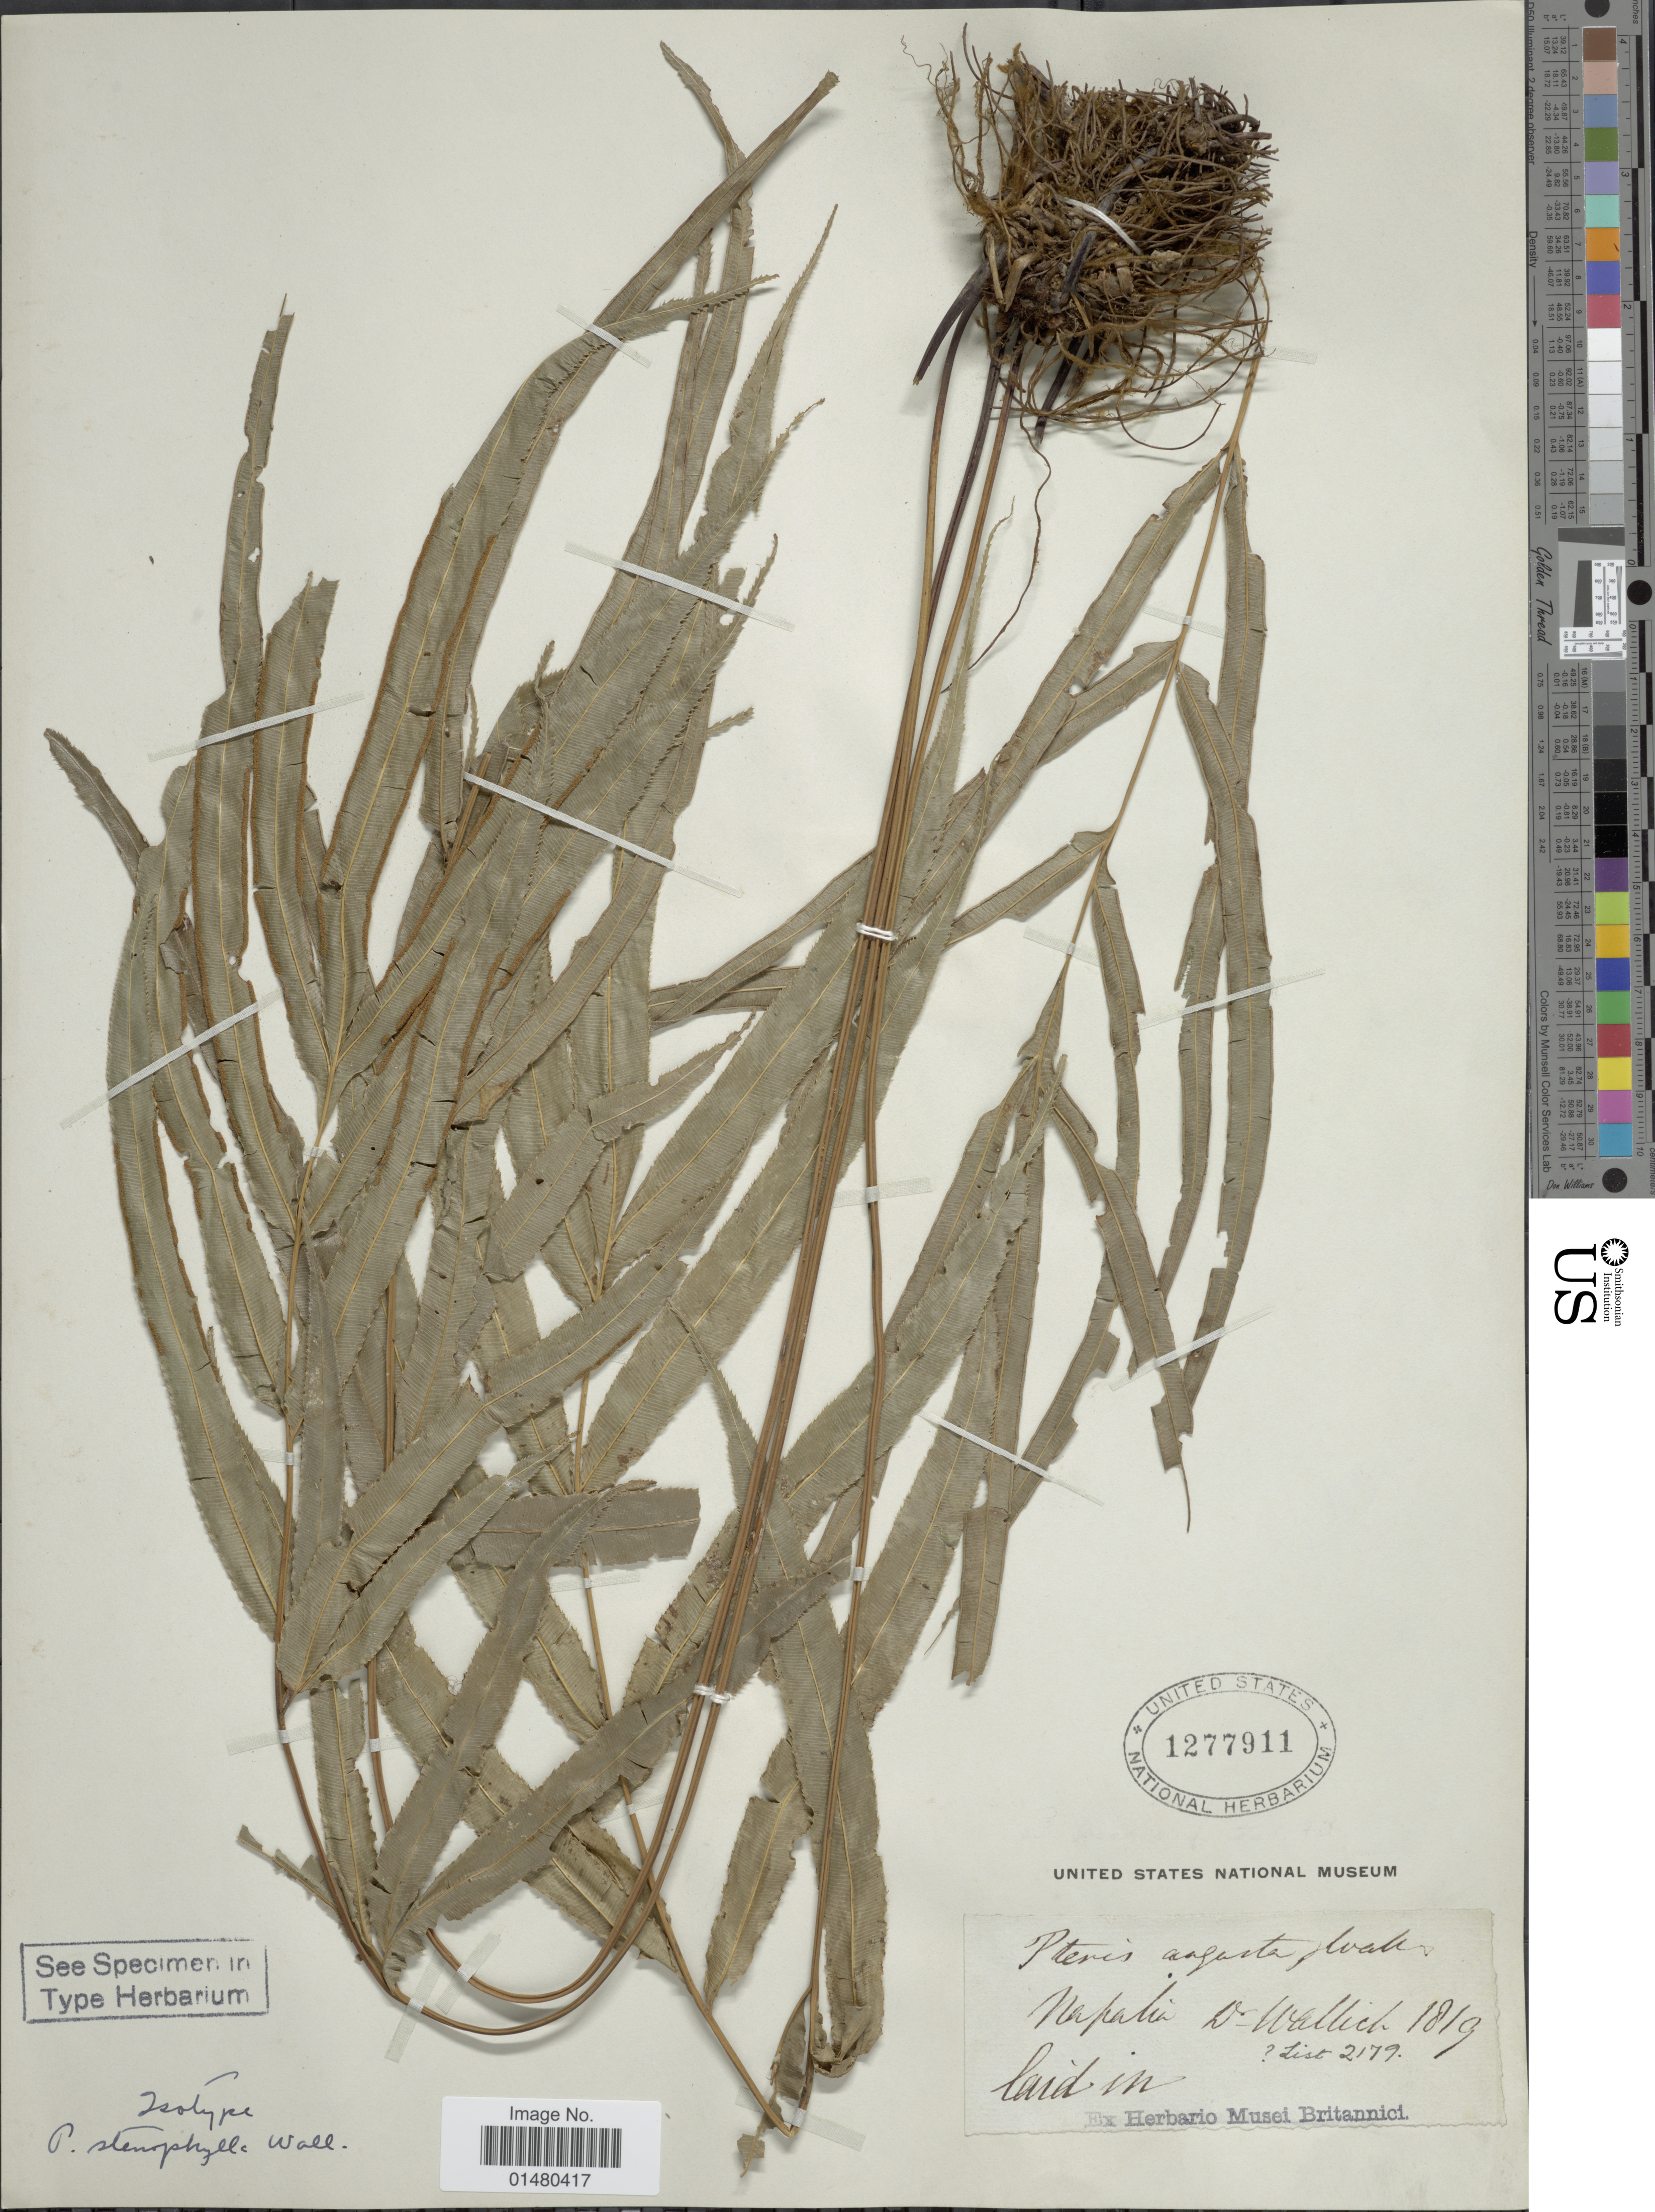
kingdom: Plantae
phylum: Tracheophyta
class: Polypodiopsida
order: Polypodiales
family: Pteridaceae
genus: Pteris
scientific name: Pteris cretica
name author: L.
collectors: -- Wallich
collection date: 1819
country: Nepal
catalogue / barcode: US 1277911